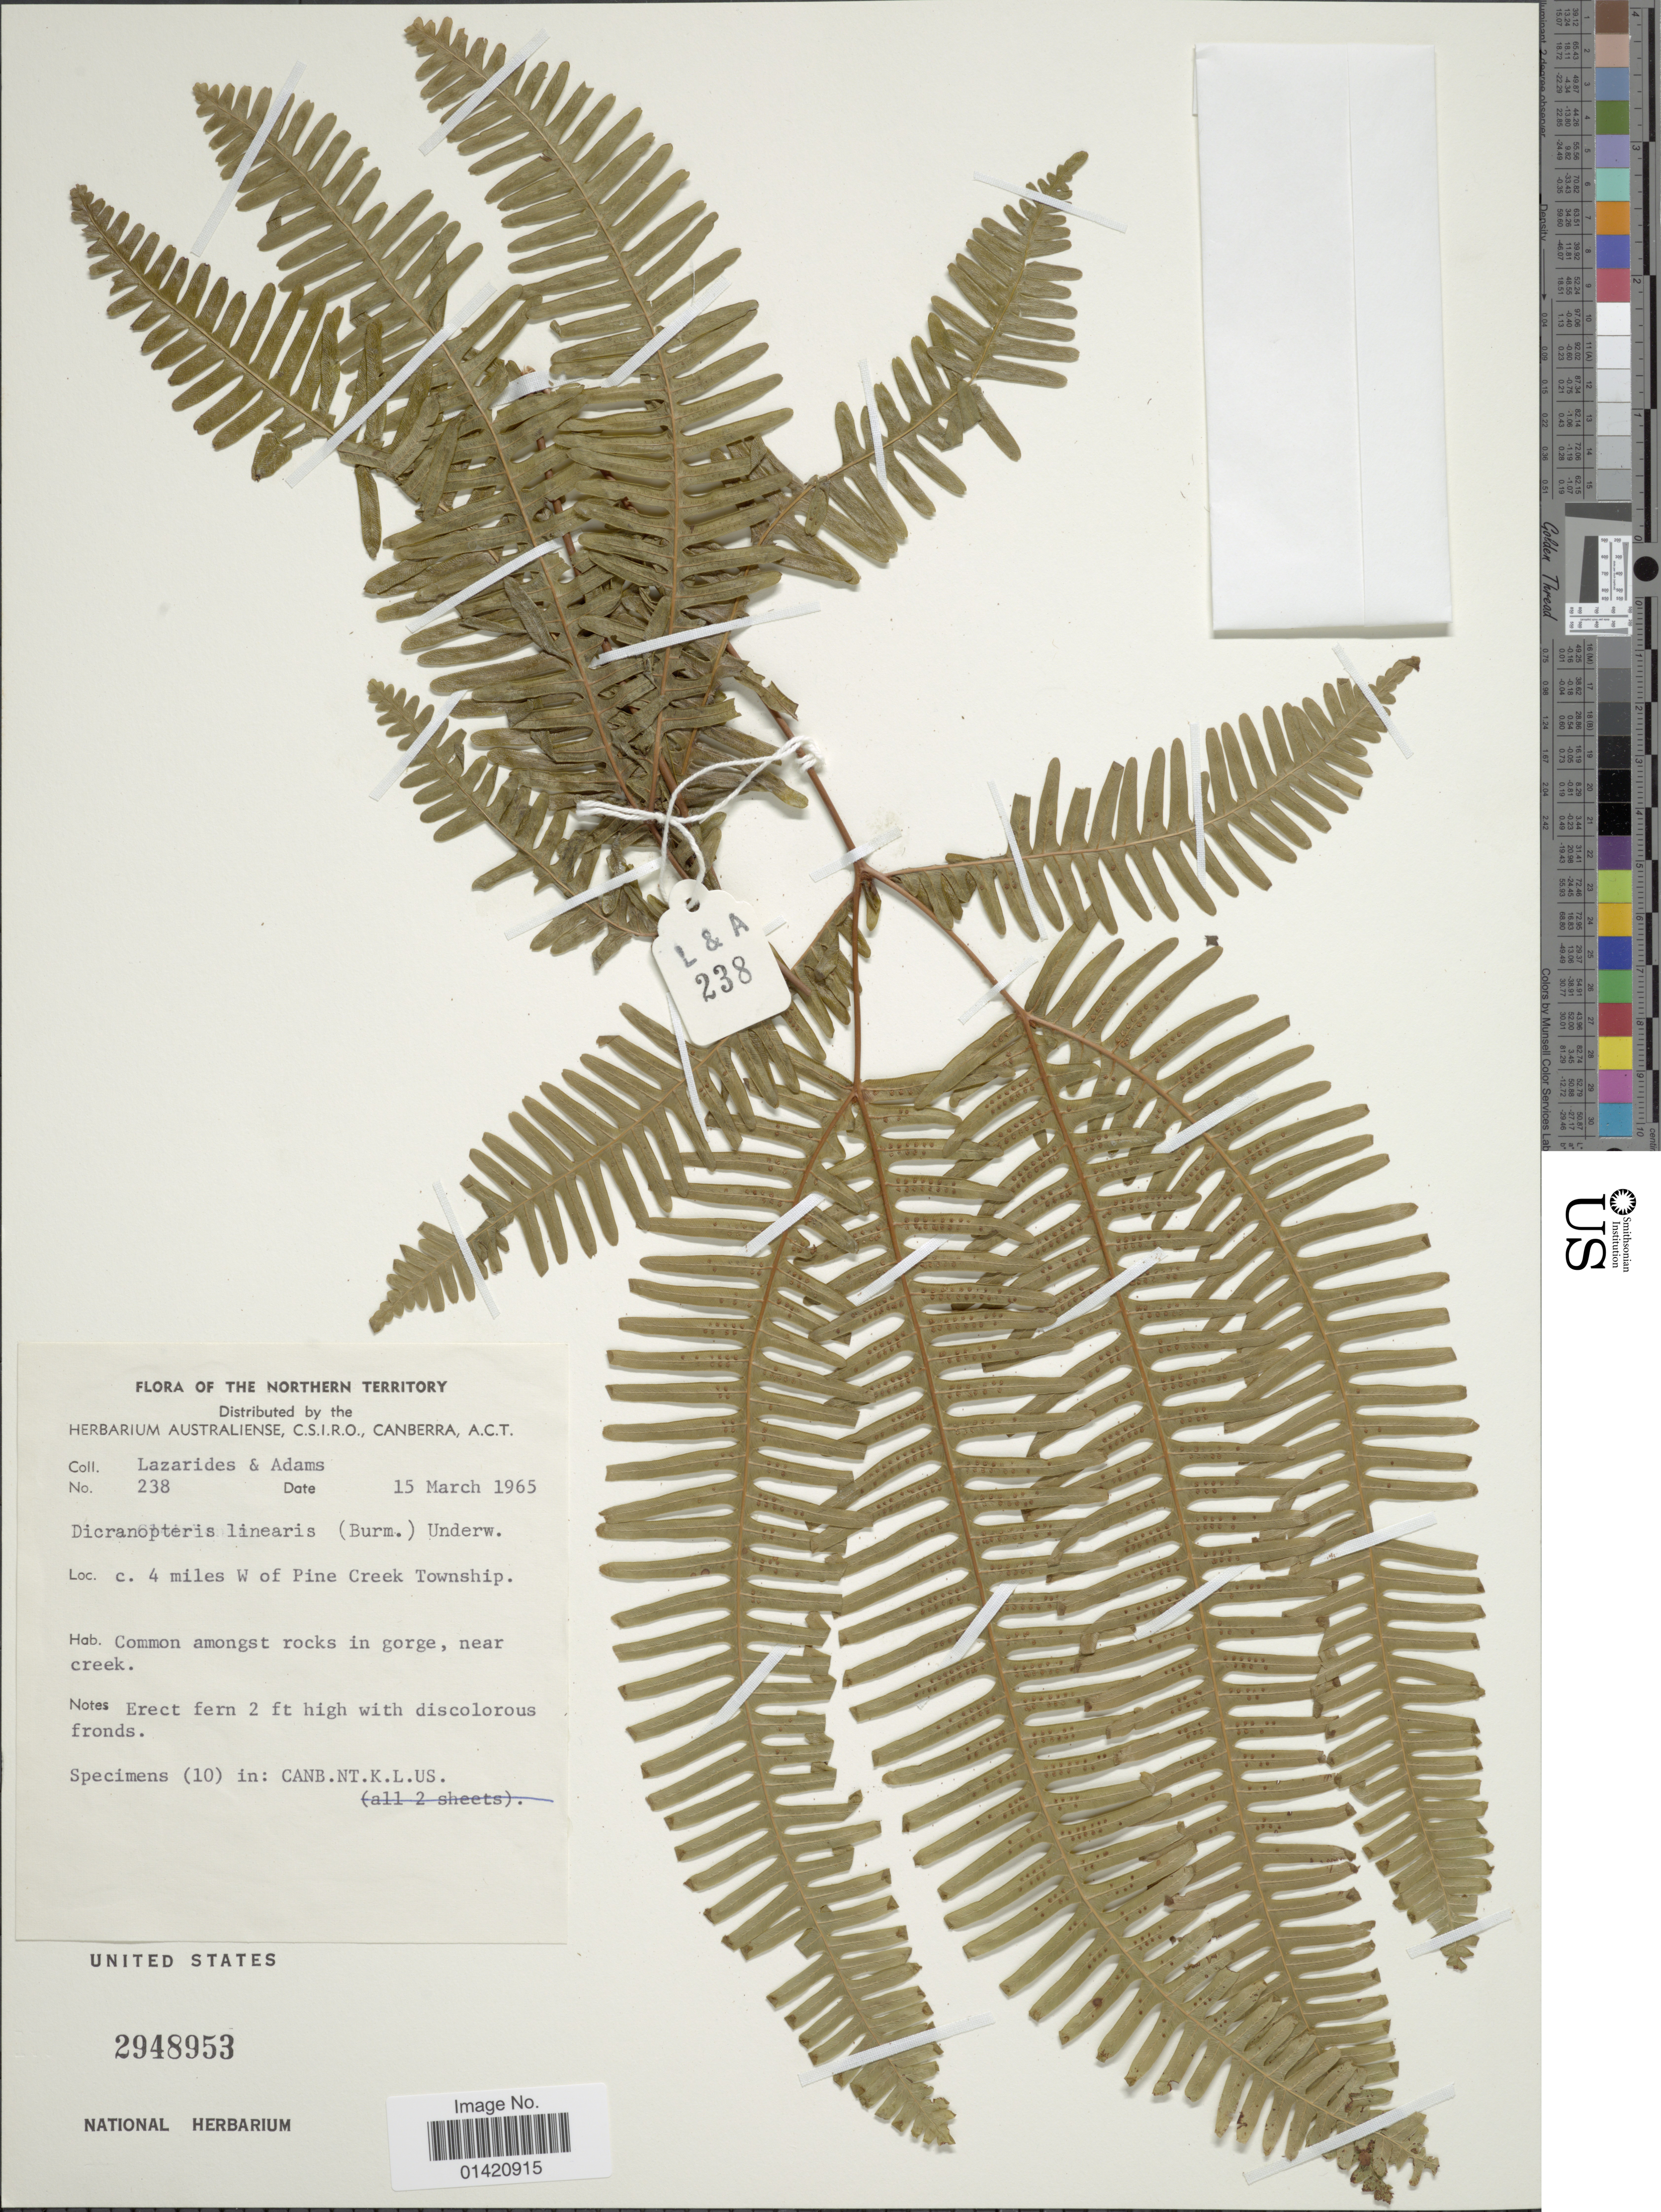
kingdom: Plantae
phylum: Tracheophyta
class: Polypodiopsida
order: Gleicheniales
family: Gleicheniaceae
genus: Dicranopteris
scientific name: Dicranopteris linearis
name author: (Burm. f.) Underw.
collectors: M. Lazarides & Adams, --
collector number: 238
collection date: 1965-03-15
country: Australia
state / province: Northern Territory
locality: C. 4 miles W of Pine Creek Township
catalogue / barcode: US 2948953